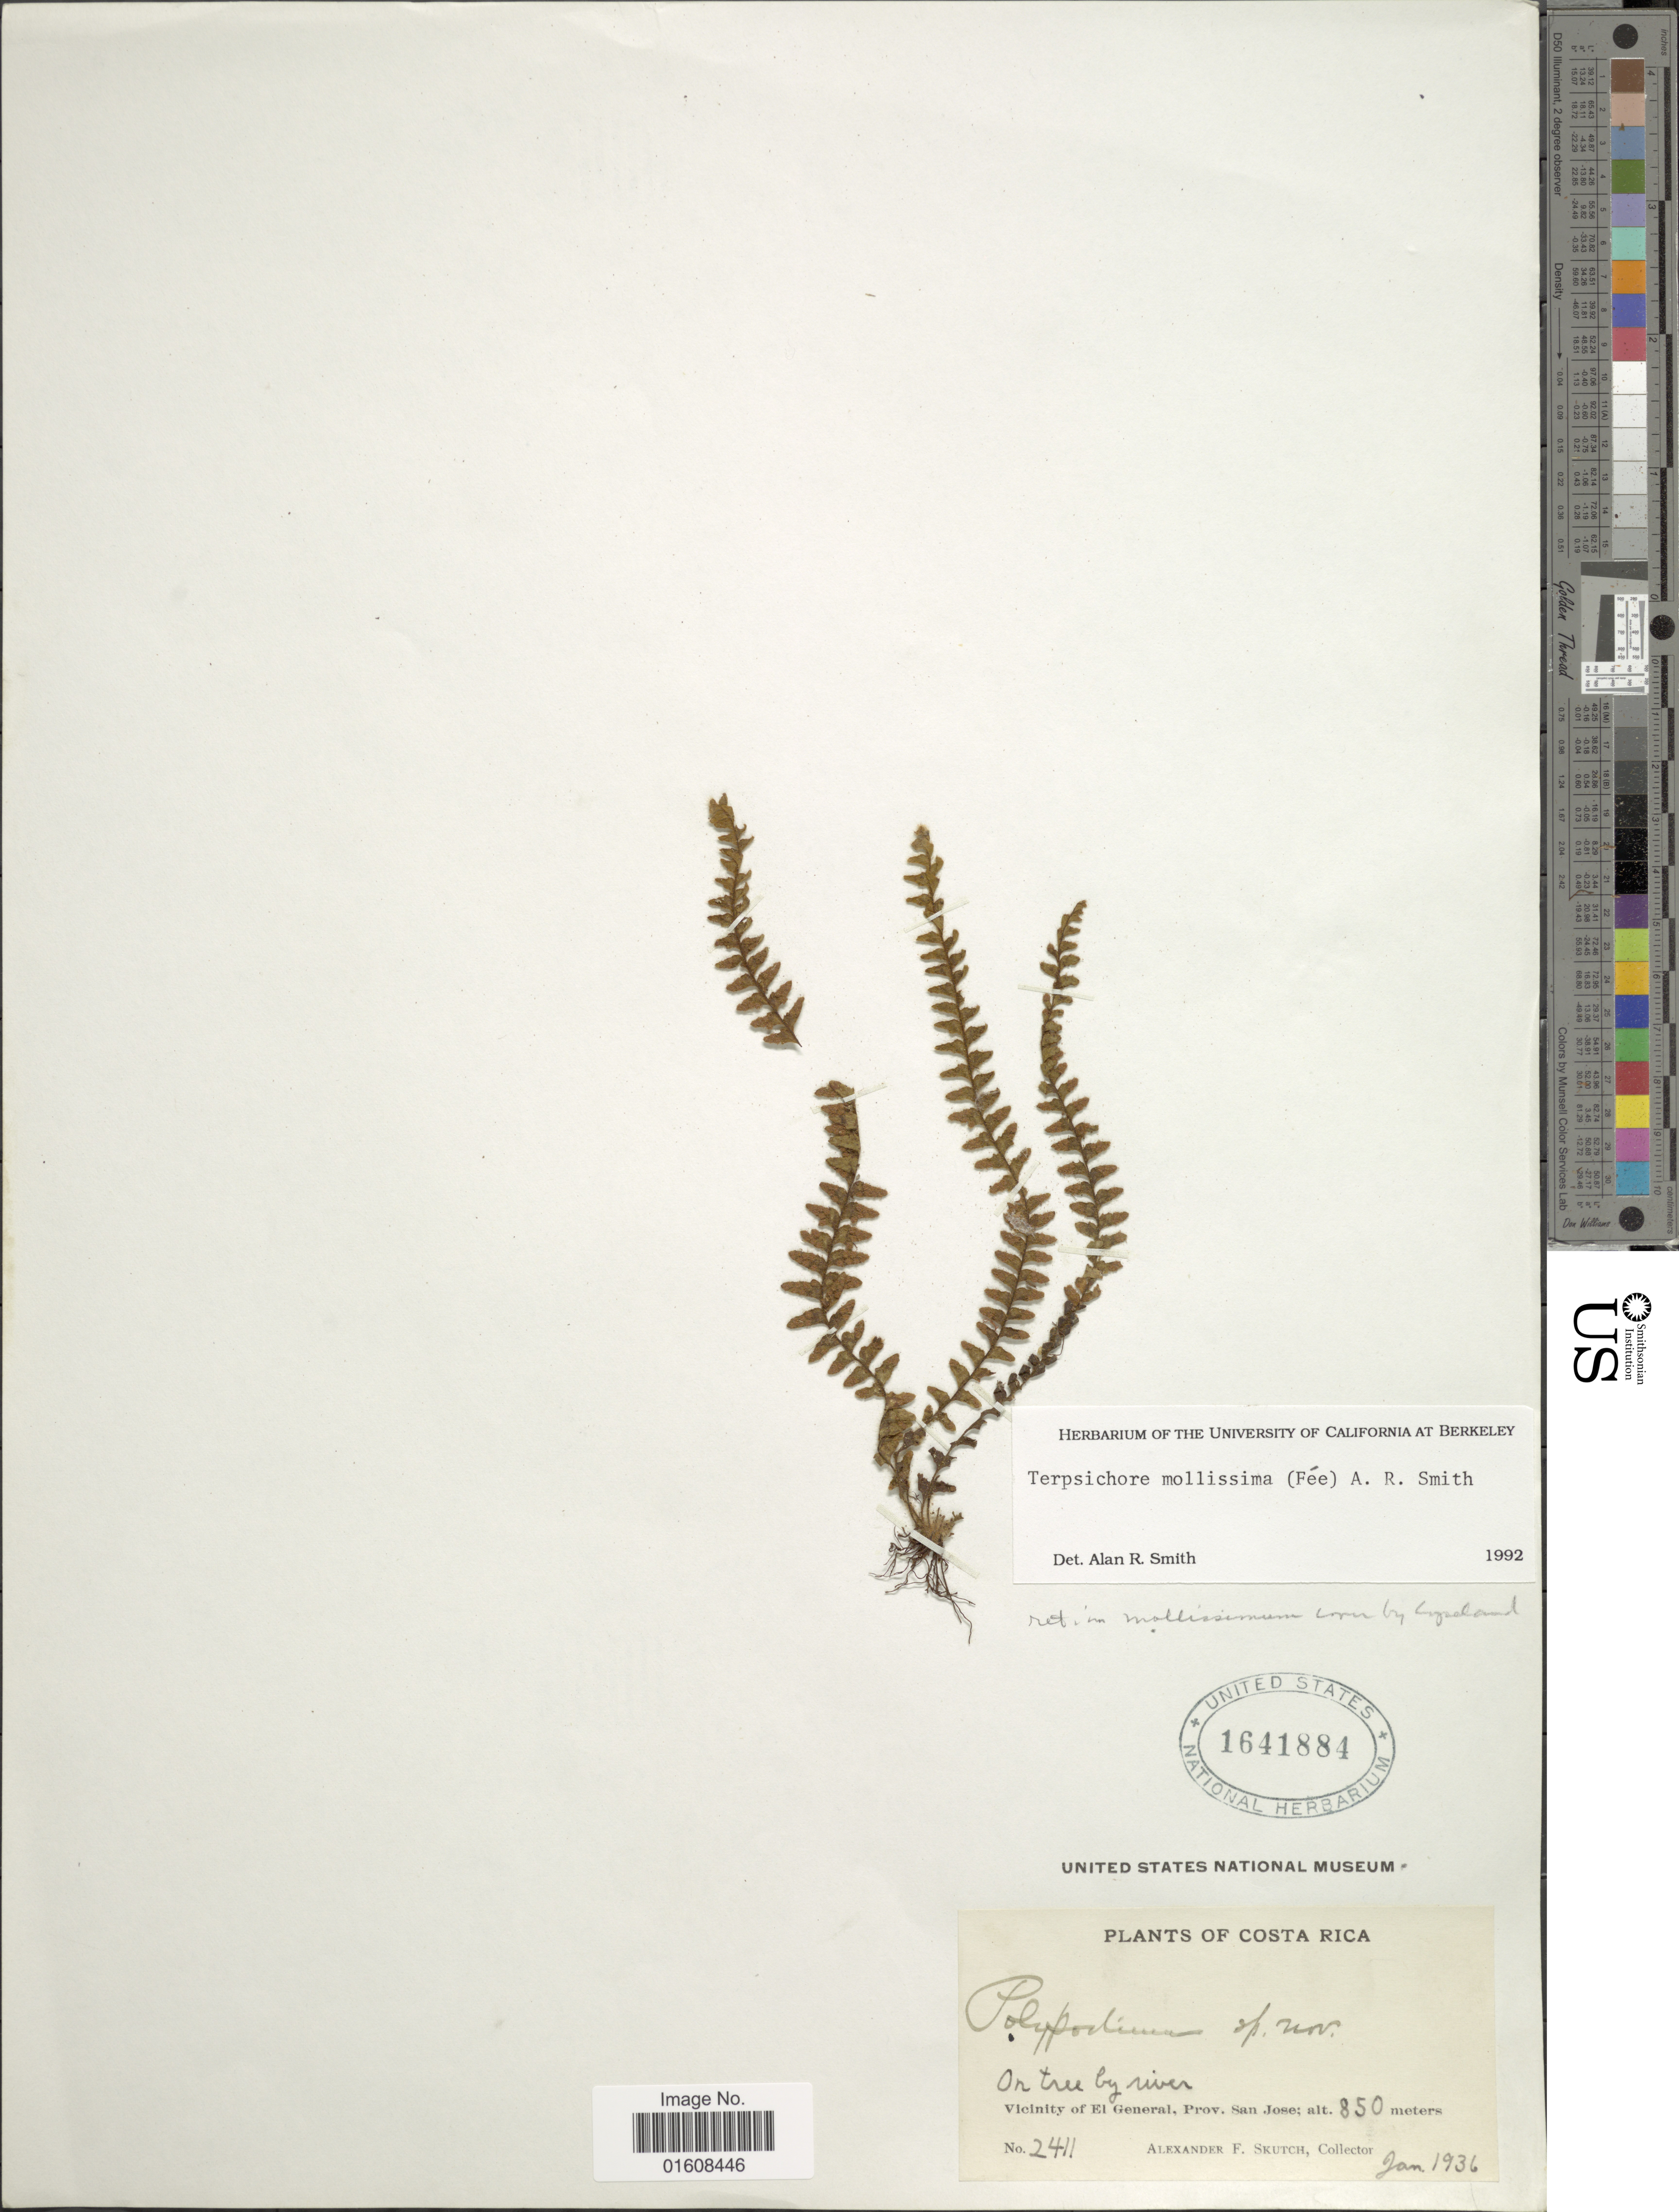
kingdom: Plantae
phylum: Tracheophyta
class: Polypodiopsida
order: Polypodiales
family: Polypodiaceae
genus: Alansmia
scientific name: Alansmia elastica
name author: (Bory ex Willd.) Moguel & M. Kessler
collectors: A. F. Skutch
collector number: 2411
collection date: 1936-01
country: Costa Rica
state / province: San José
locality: Vicinity of El General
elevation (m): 850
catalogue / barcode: US 1641884